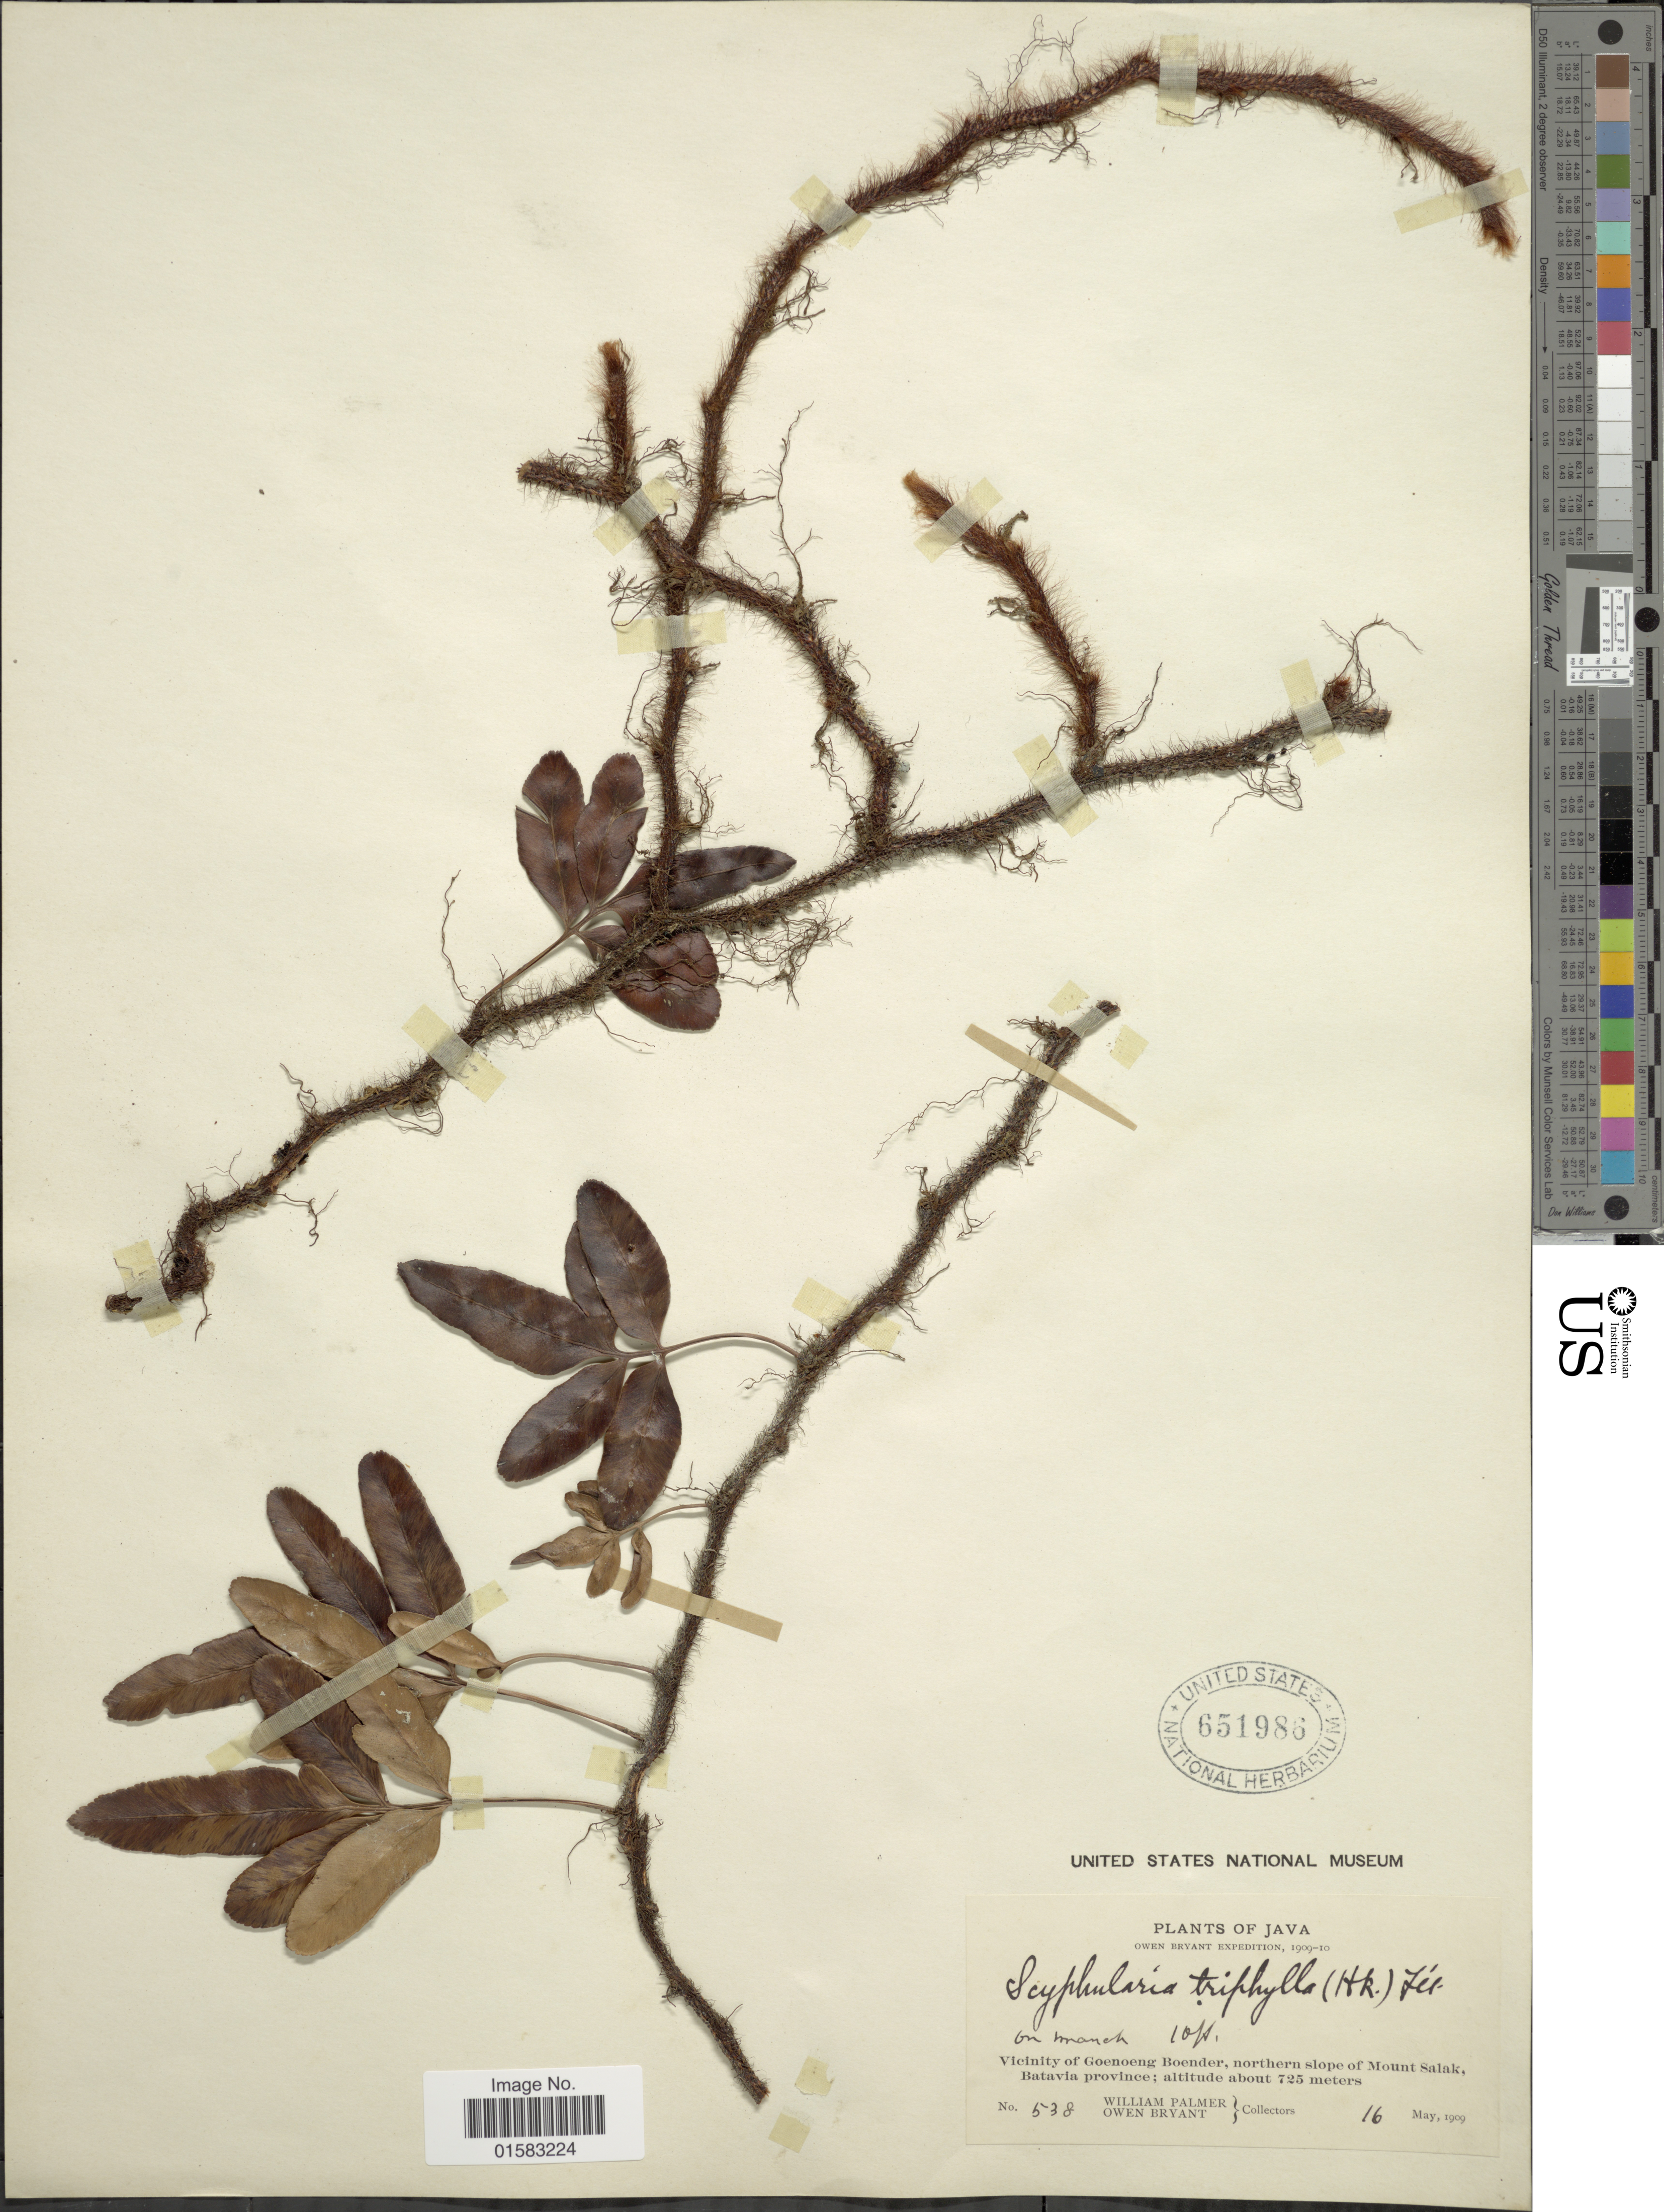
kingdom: Plantae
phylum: Tracheophyta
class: Polypodiopsida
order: Polypodiales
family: Davalliaceae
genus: Davallia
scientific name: Davallia pentaphylla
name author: Blume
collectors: W. Palmer & O. Bryant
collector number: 538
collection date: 1909-05-16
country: Indonesia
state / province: Java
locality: Vicinity of Goenoeng Boender, northern slope of Mount Salak, Batavia Province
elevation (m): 725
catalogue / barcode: US 651986